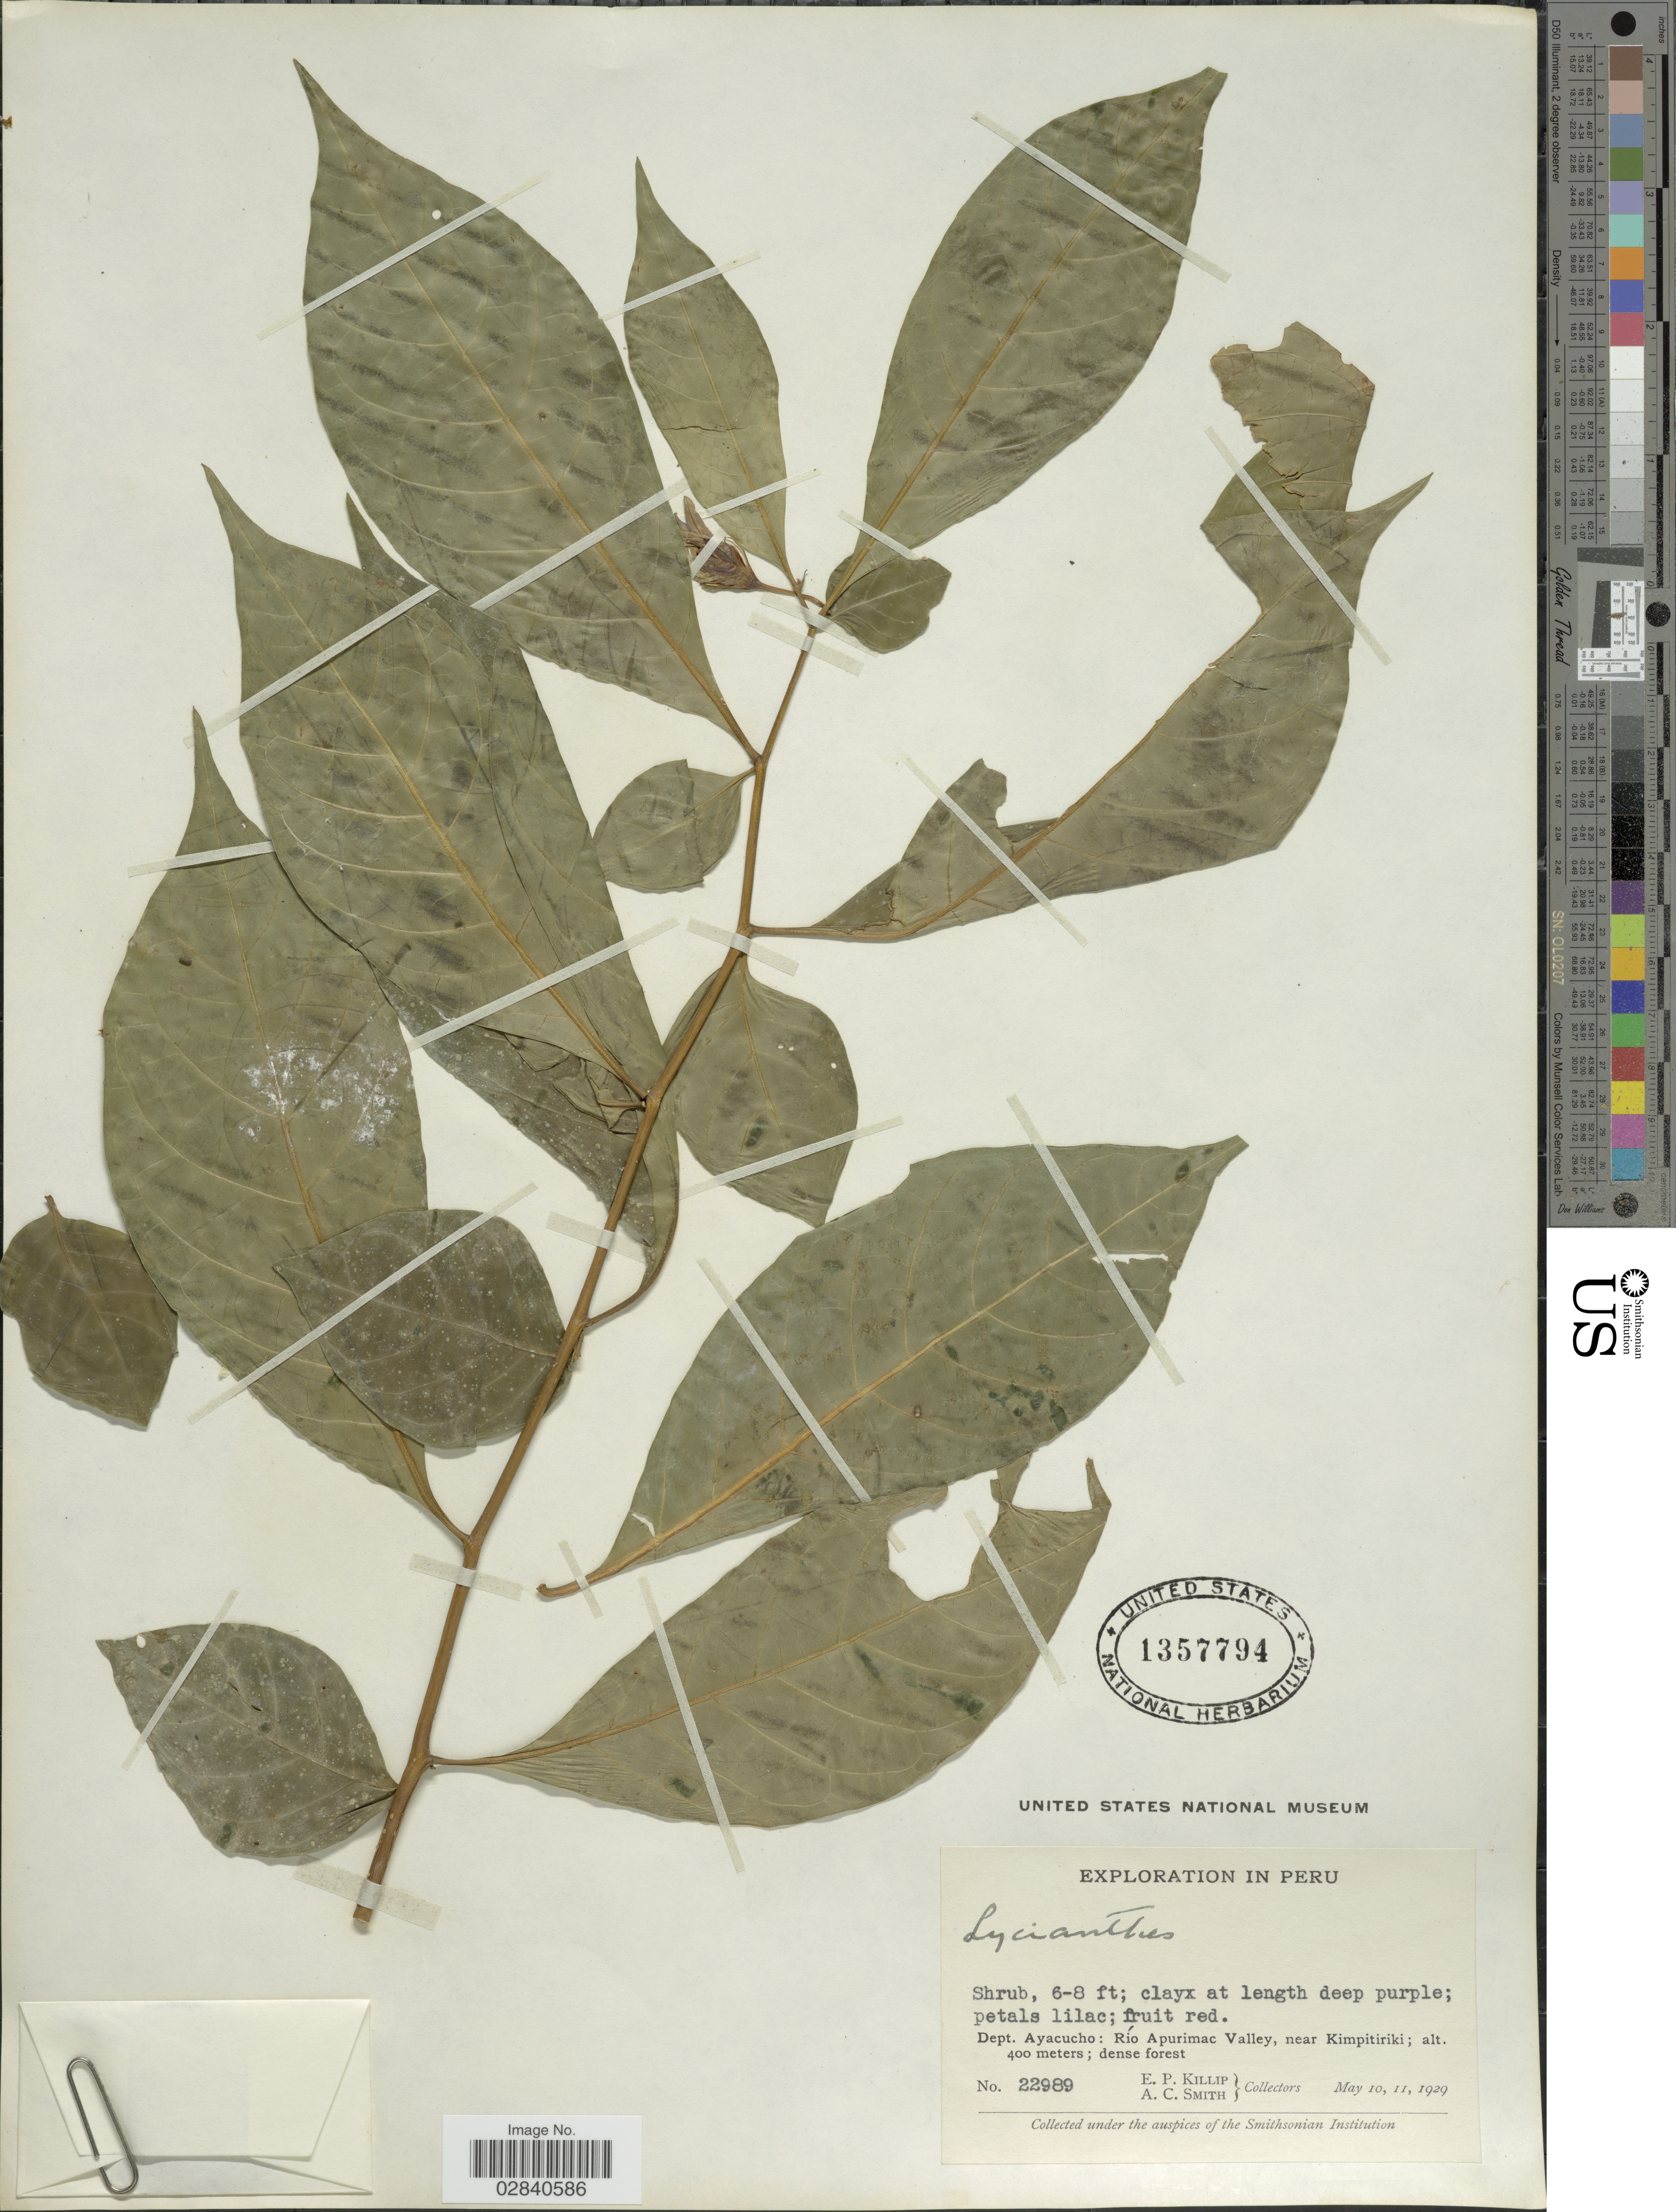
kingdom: Plantae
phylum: Tracheophyta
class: Magnoliopsida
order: Solanales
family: Solanaceae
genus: Lycianthes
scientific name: Lycianthes sp.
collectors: E. P. Killip & A. C. Smith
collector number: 22989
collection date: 1929-05-10/1929-05-11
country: Peru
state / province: Ayacucho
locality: Dept. Ayacucho: Río Apurimac Valley, near Kimpitiriki.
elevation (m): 400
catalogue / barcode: US 1357794